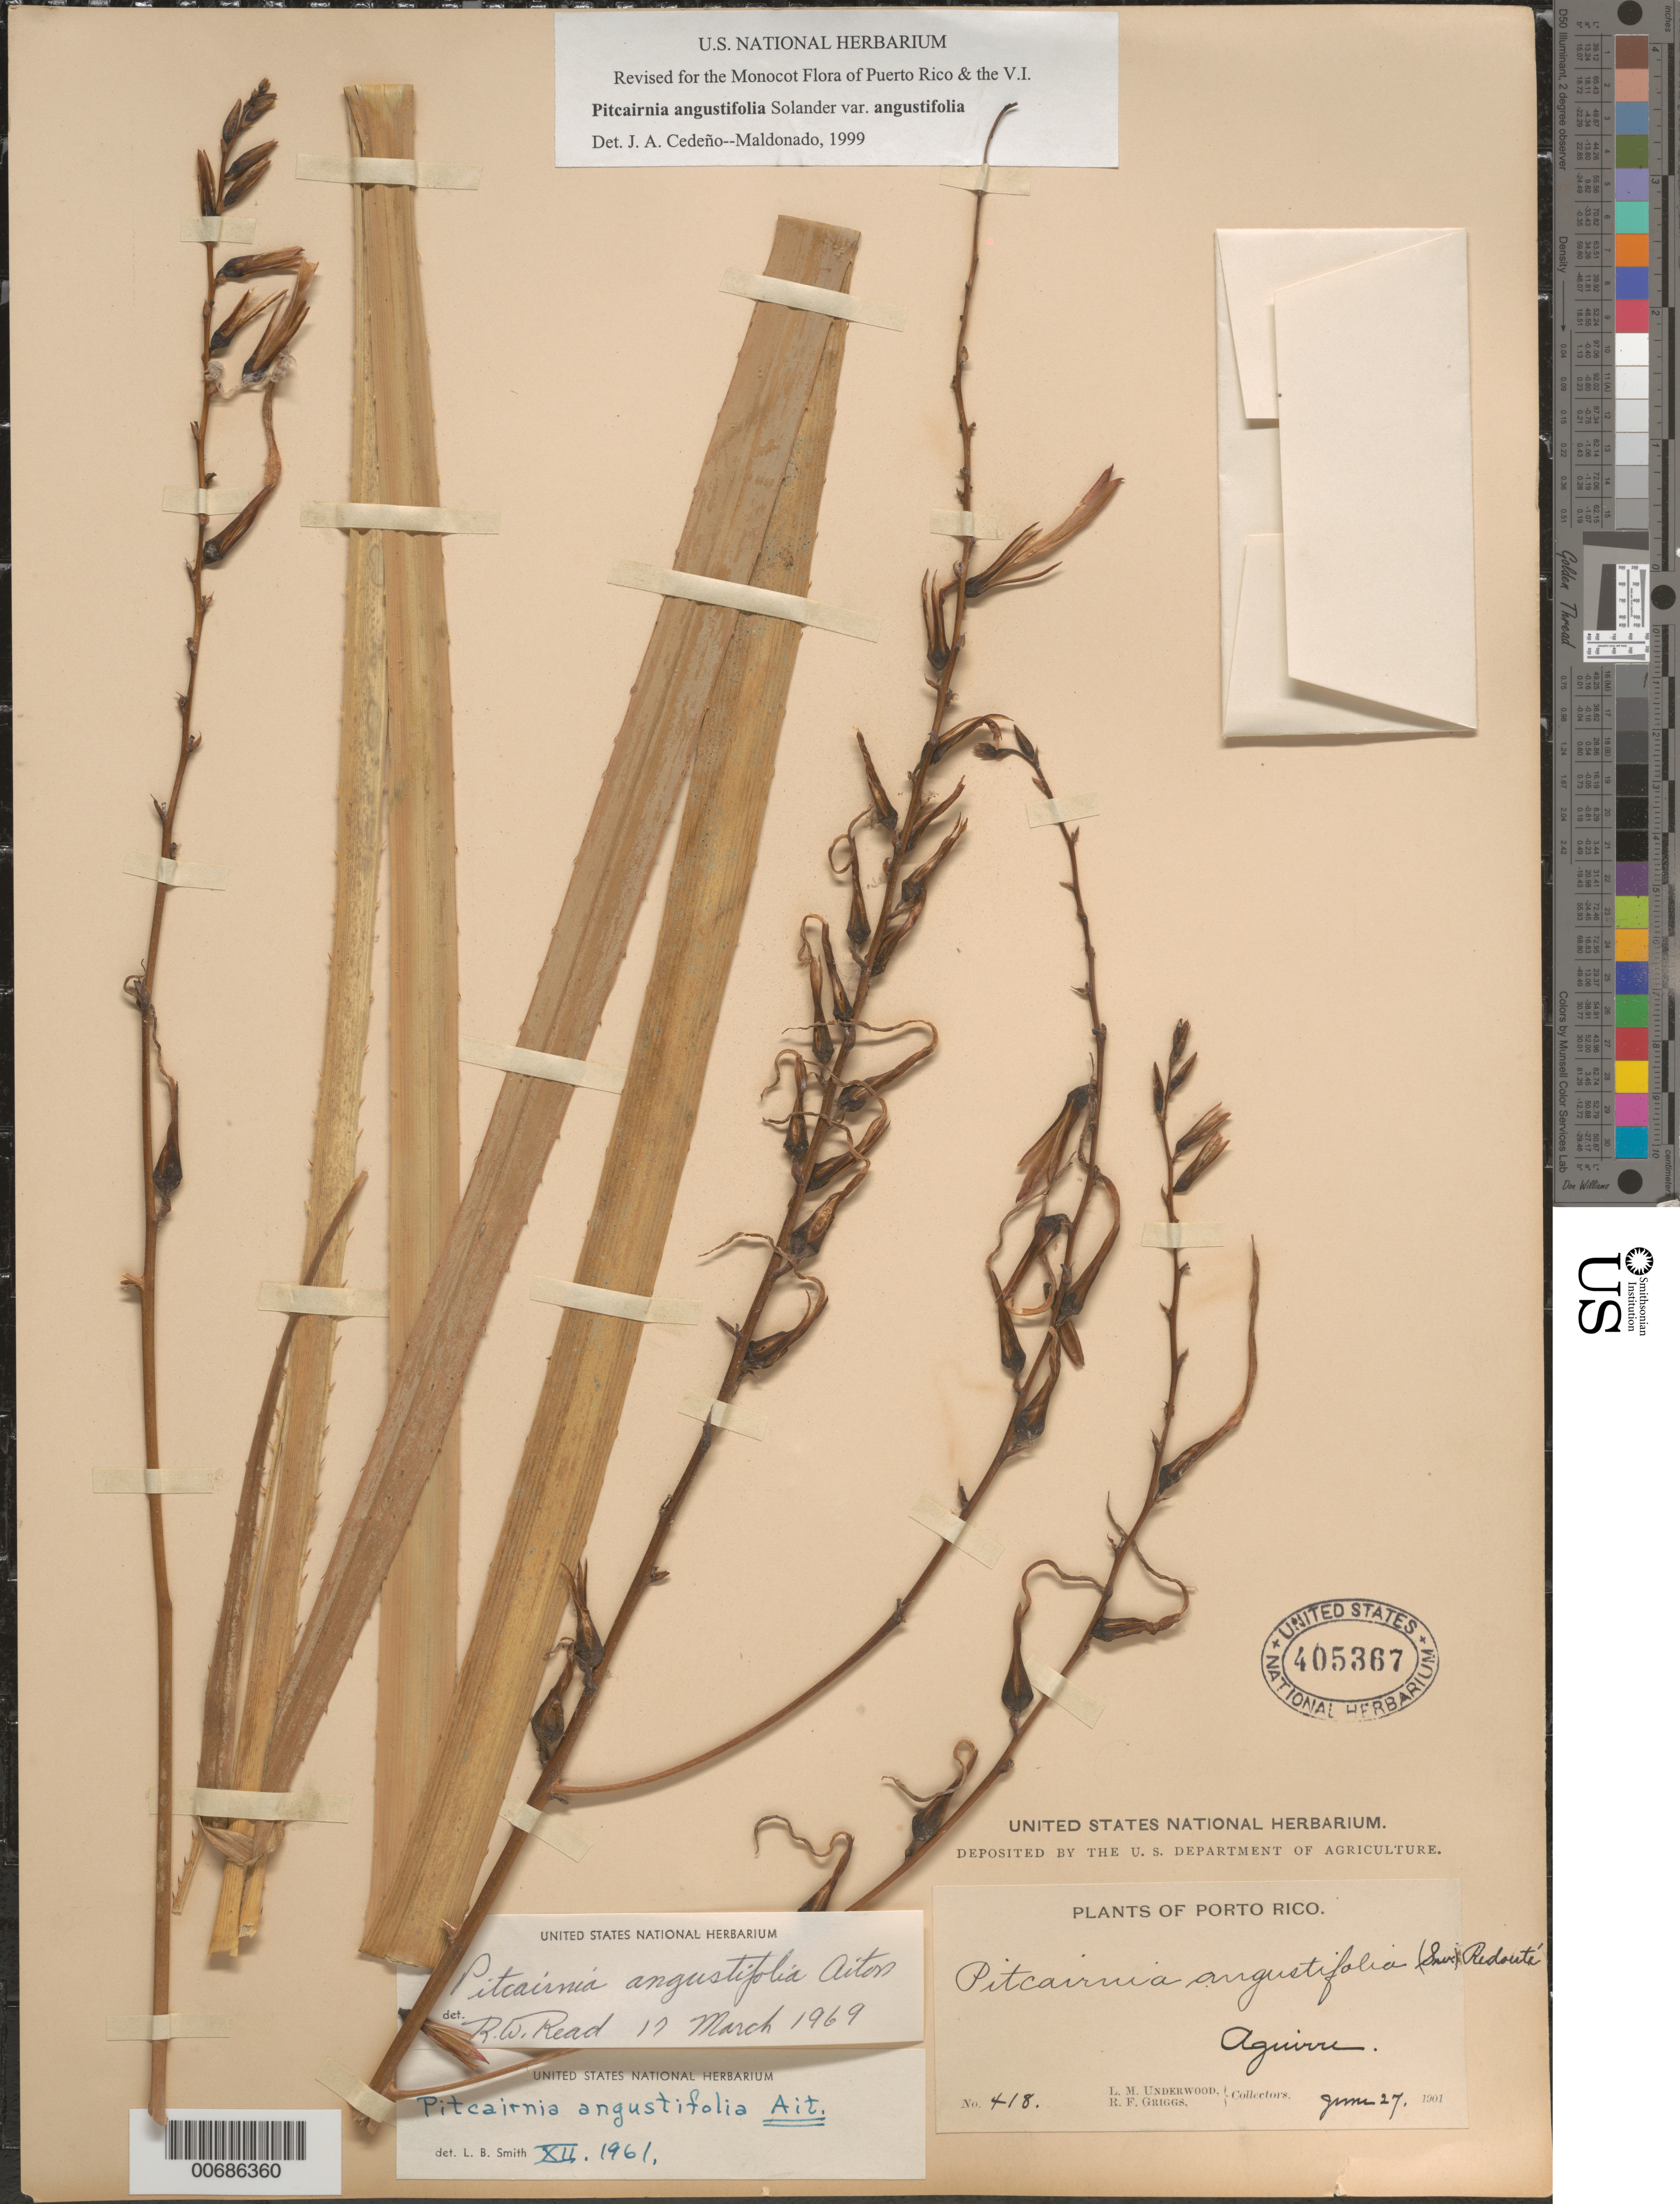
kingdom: Plantae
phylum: Tracheophyta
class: Liliopsida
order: Poales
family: Bromeliaceae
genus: Pitcairnia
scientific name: Pitcairnia angustifolia var. angustifolia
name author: Sol. ex Aiton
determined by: Cedeño-Maldonado, J. A.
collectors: L. M. Underwood & R. F. Griggs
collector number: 418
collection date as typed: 27 Jun 1901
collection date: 1901-06-27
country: Puerto Rico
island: Greater Antilles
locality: Aguirre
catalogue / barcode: US 405367